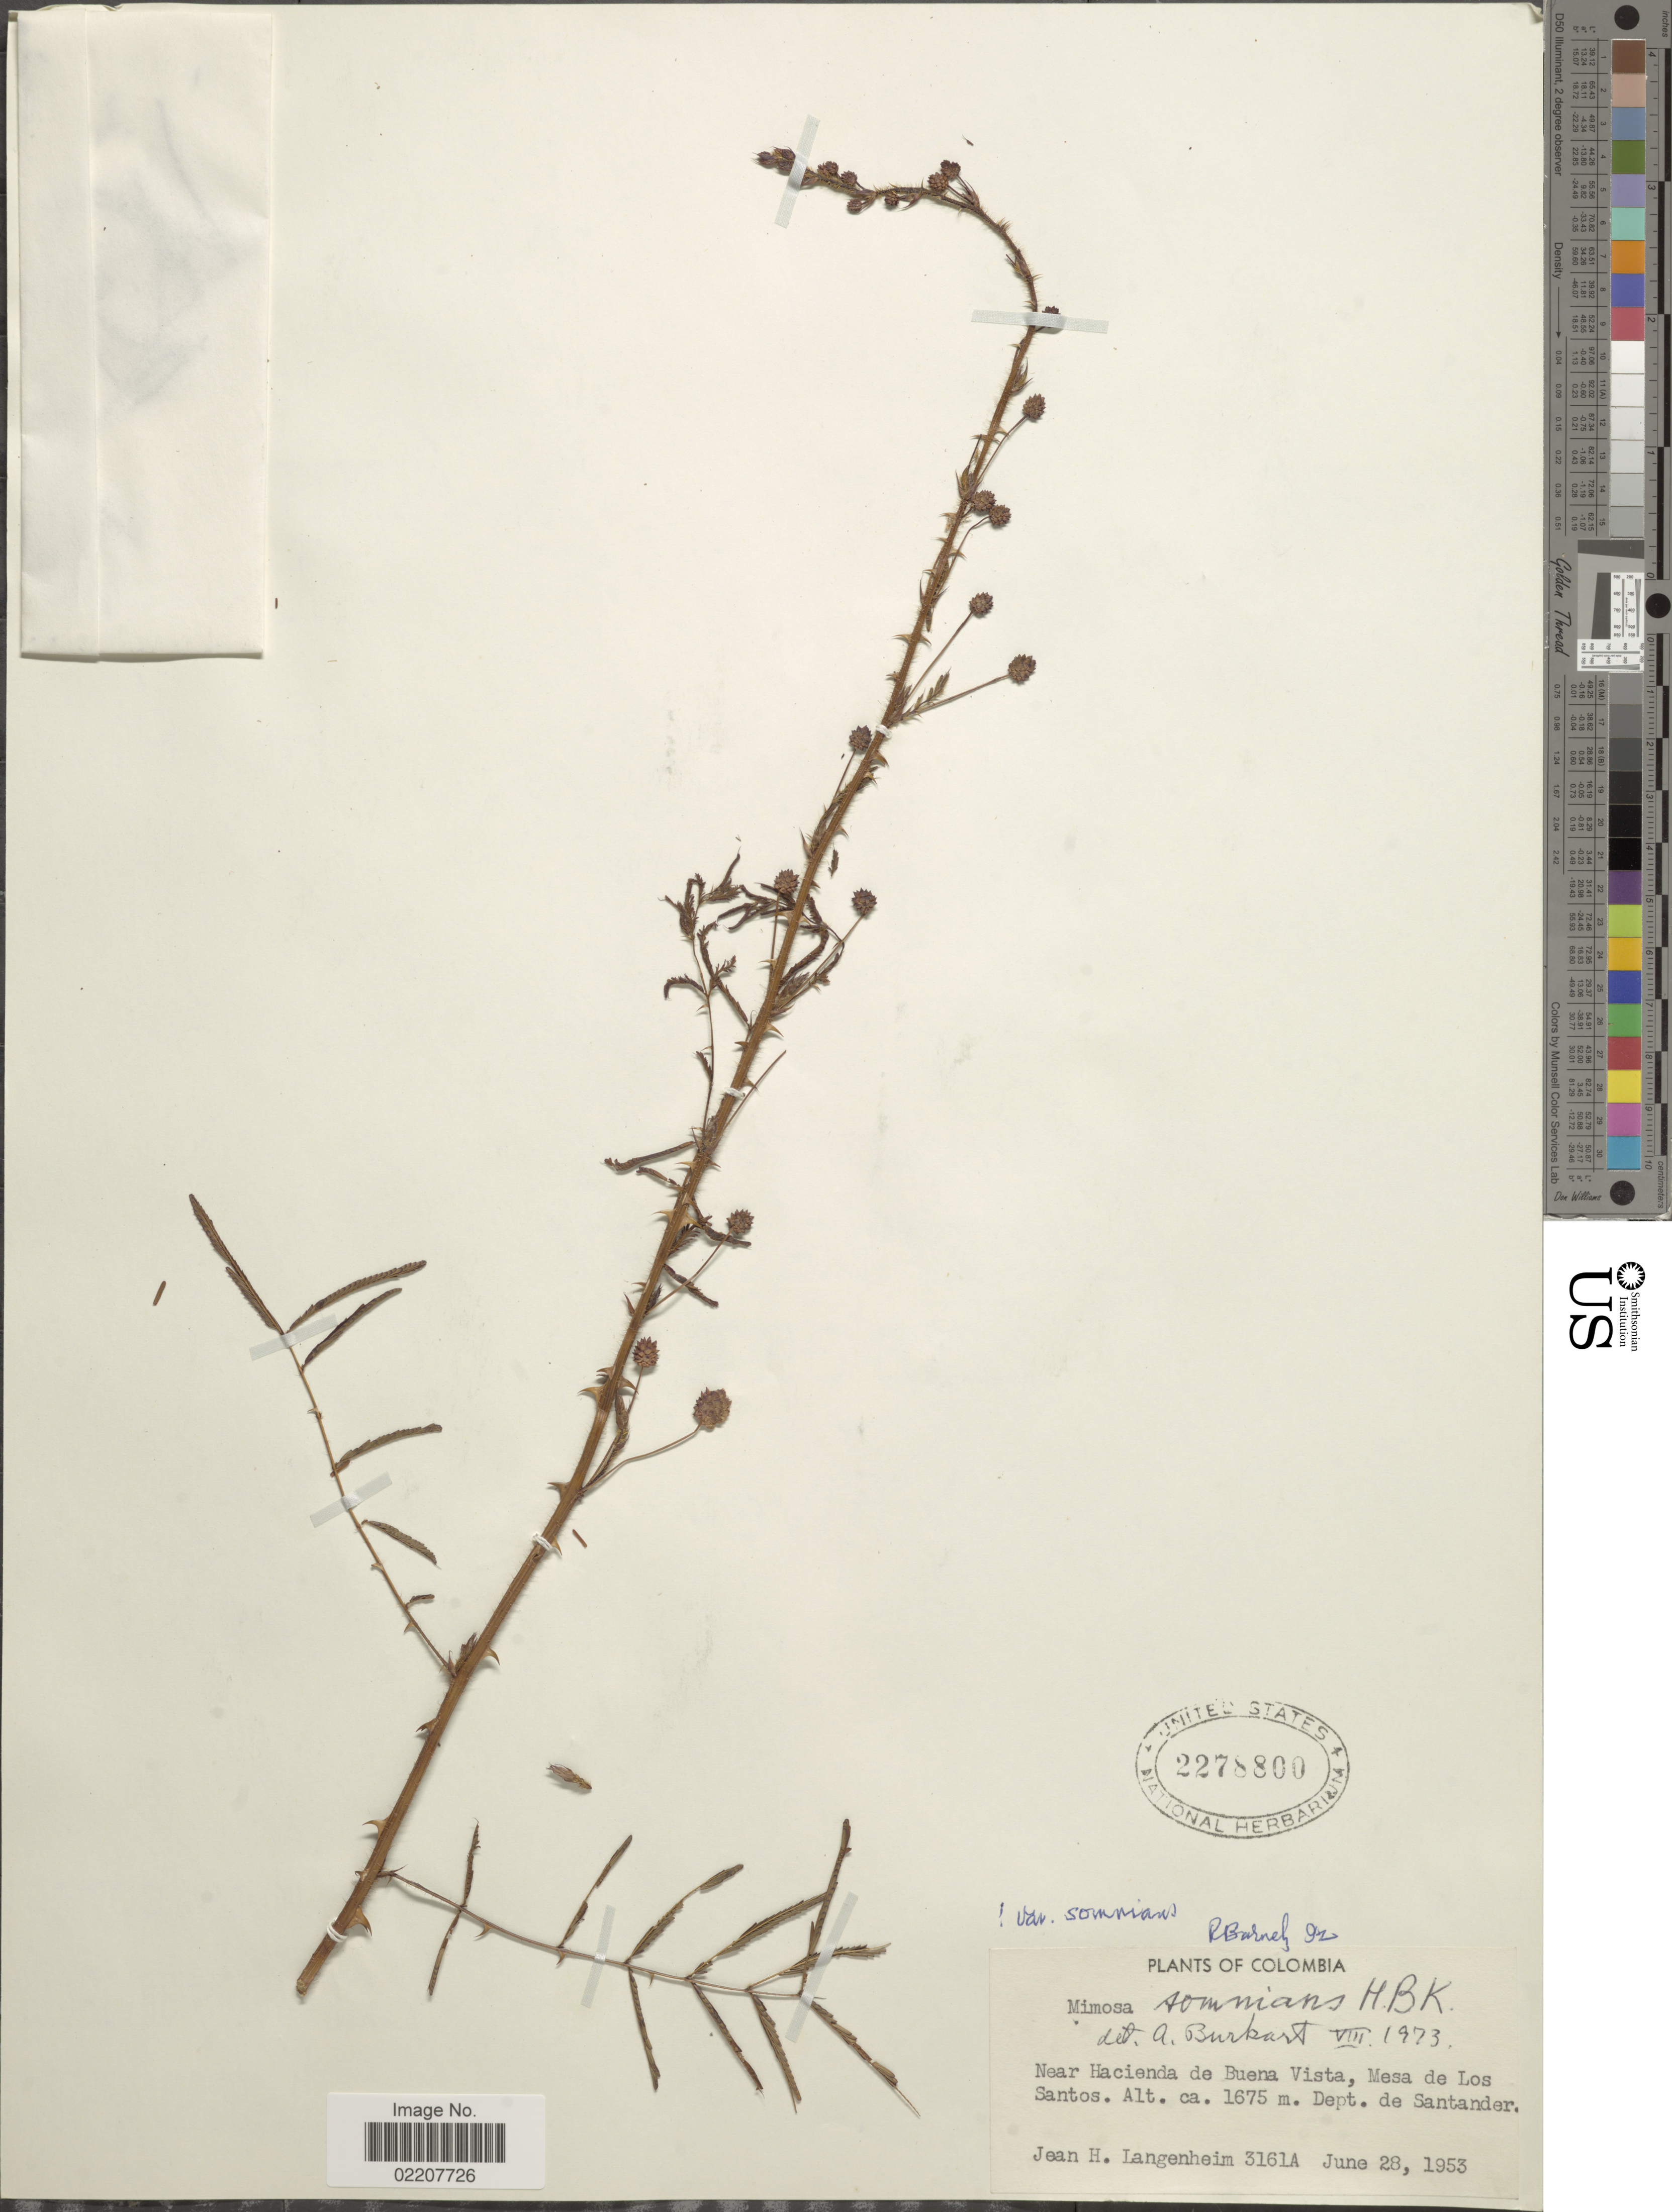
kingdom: Plantae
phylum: Tracheophyta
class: Magnoliopsida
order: Fabales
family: Fabaceae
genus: Mimosa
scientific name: Mimosa somnians var. somnians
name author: Humb. & Bonpl. ex Willd.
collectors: J. H. Langenheim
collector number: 3161A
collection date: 1953-06-28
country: Colombia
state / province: Santander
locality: Near Hacienda de Buena Vista, Mesa de Los Santos, Dept. Santander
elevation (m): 1675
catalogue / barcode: US 2278800